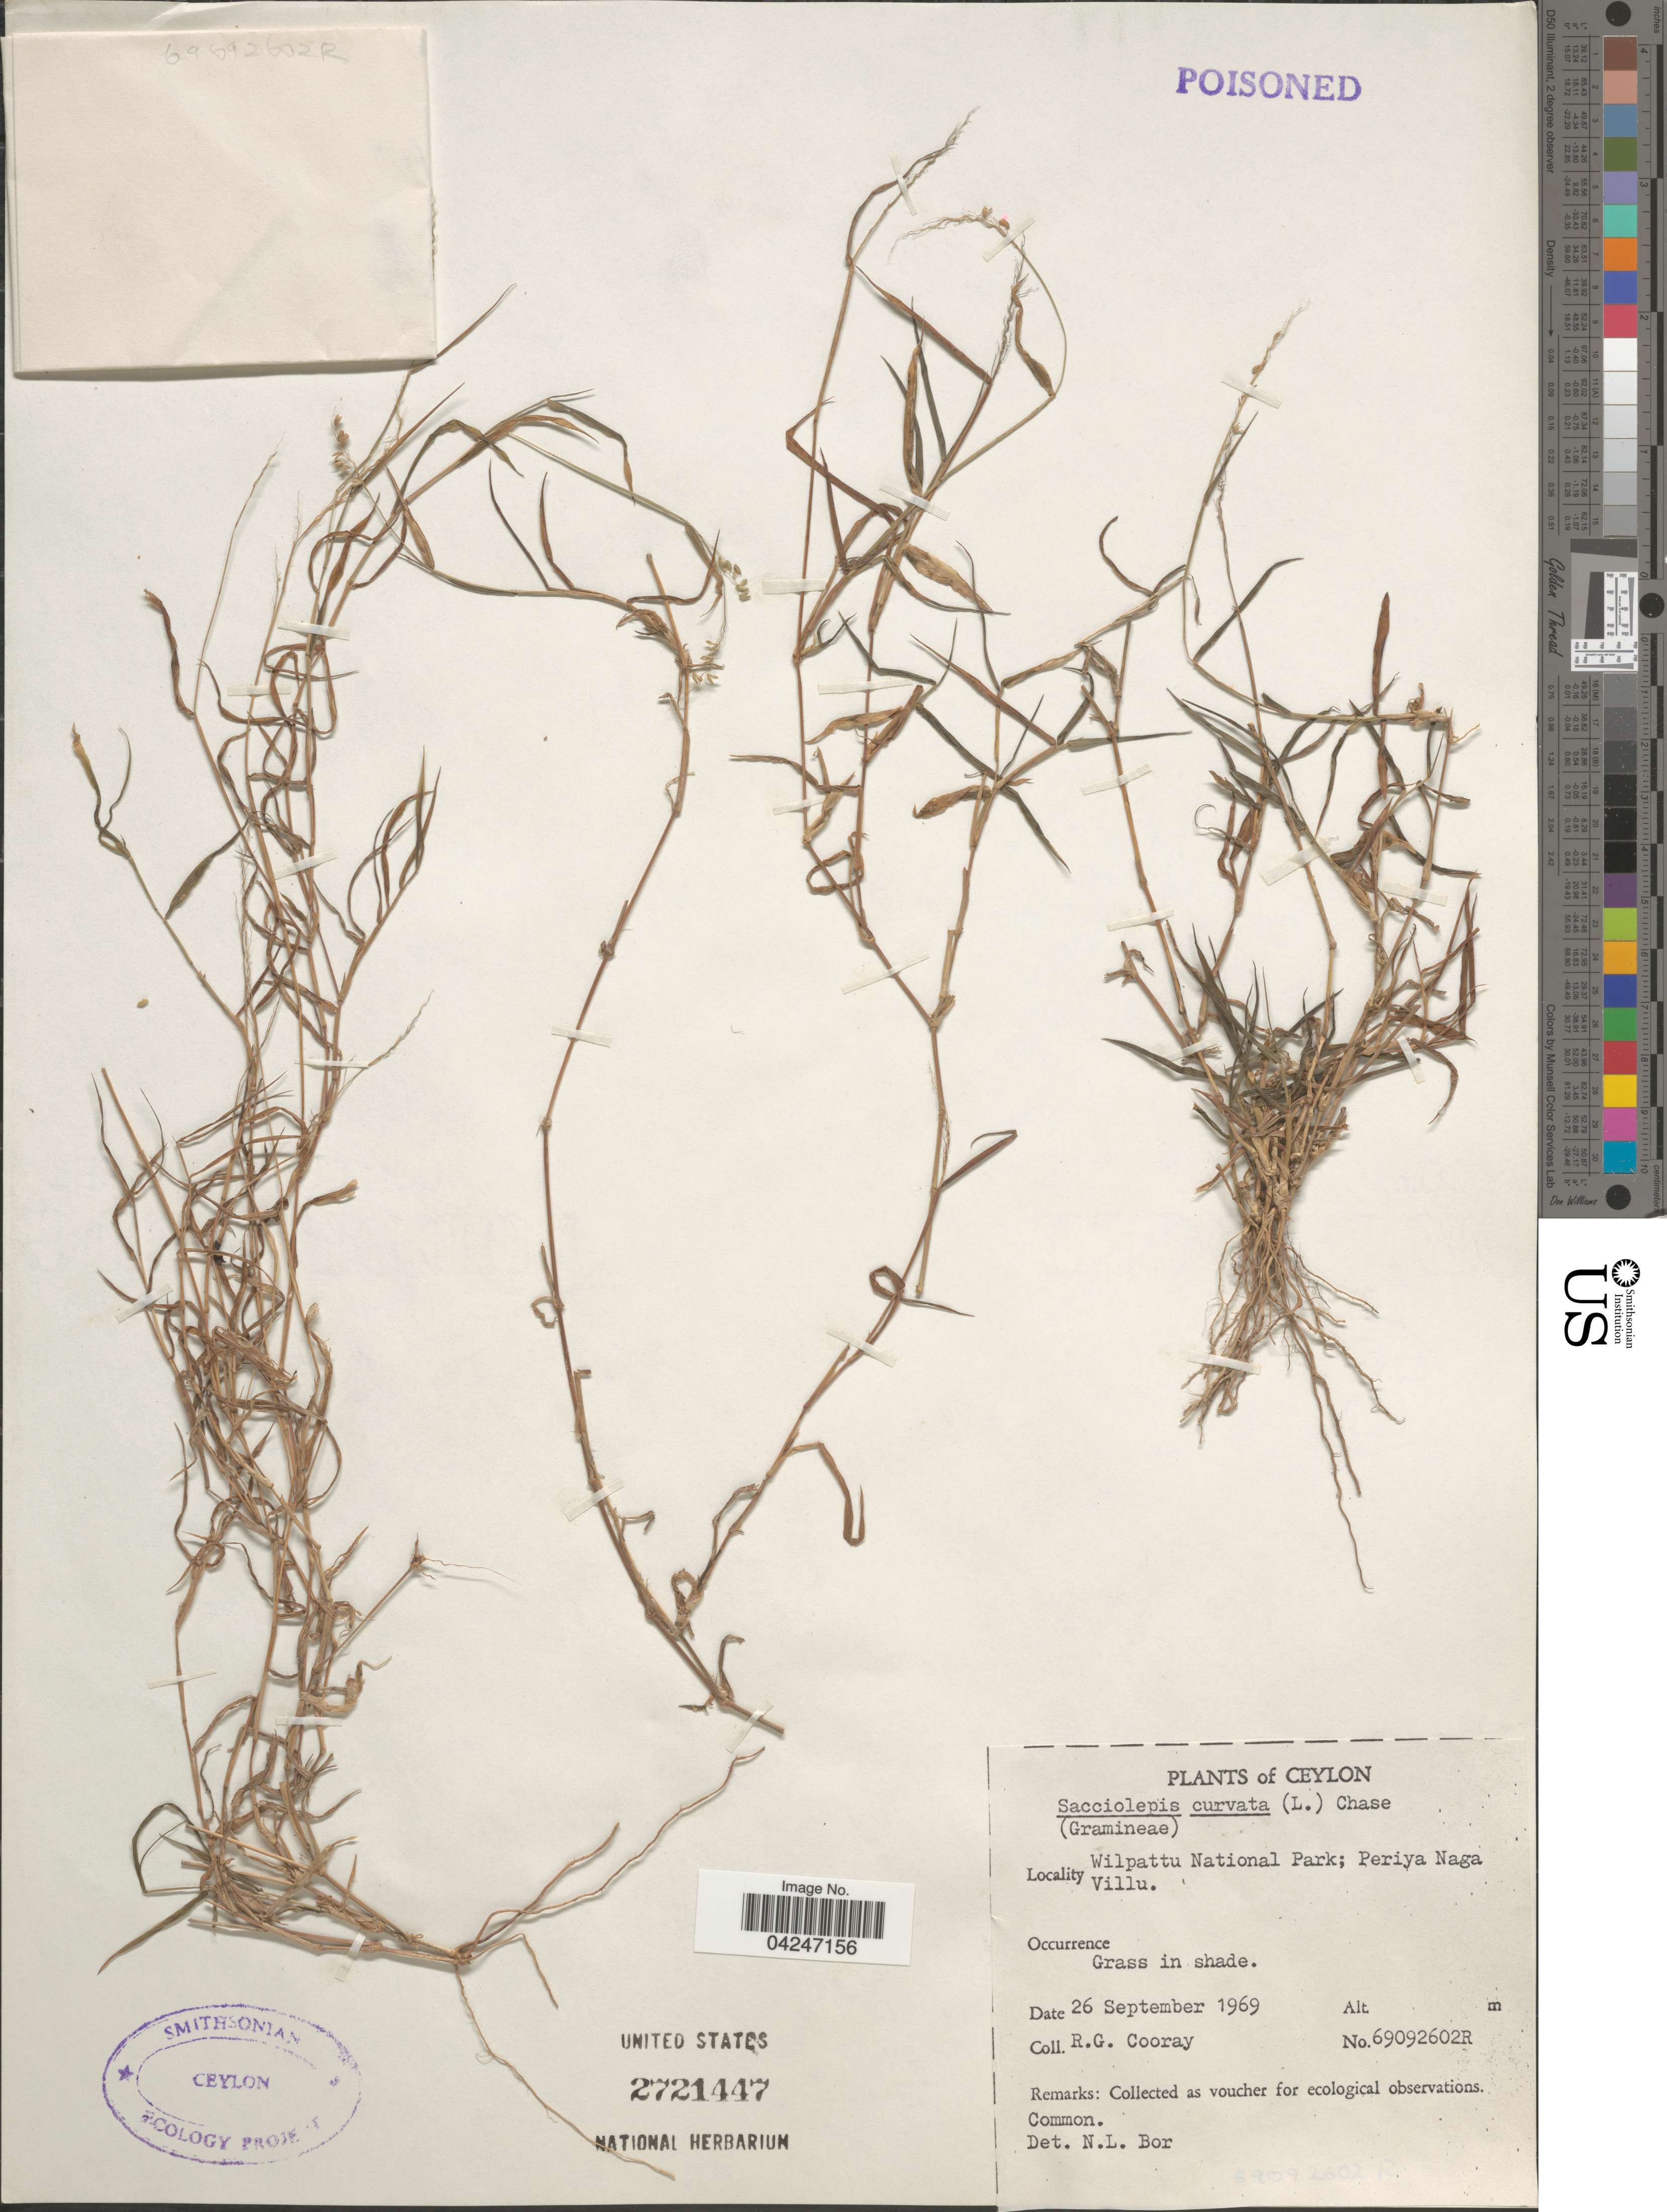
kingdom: Plantae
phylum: Tracheophyta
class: Liliopsida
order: Poales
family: Poaceae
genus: Sacciolepis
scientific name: Sacciolepis curvata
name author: (L.) Chase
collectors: R. Cooray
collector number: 69092602R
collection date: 1969-09-26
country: Sri Lanka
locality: Ceylon. Wilpattu National Park; Periya Naga Villu.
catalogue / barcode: US 2721447